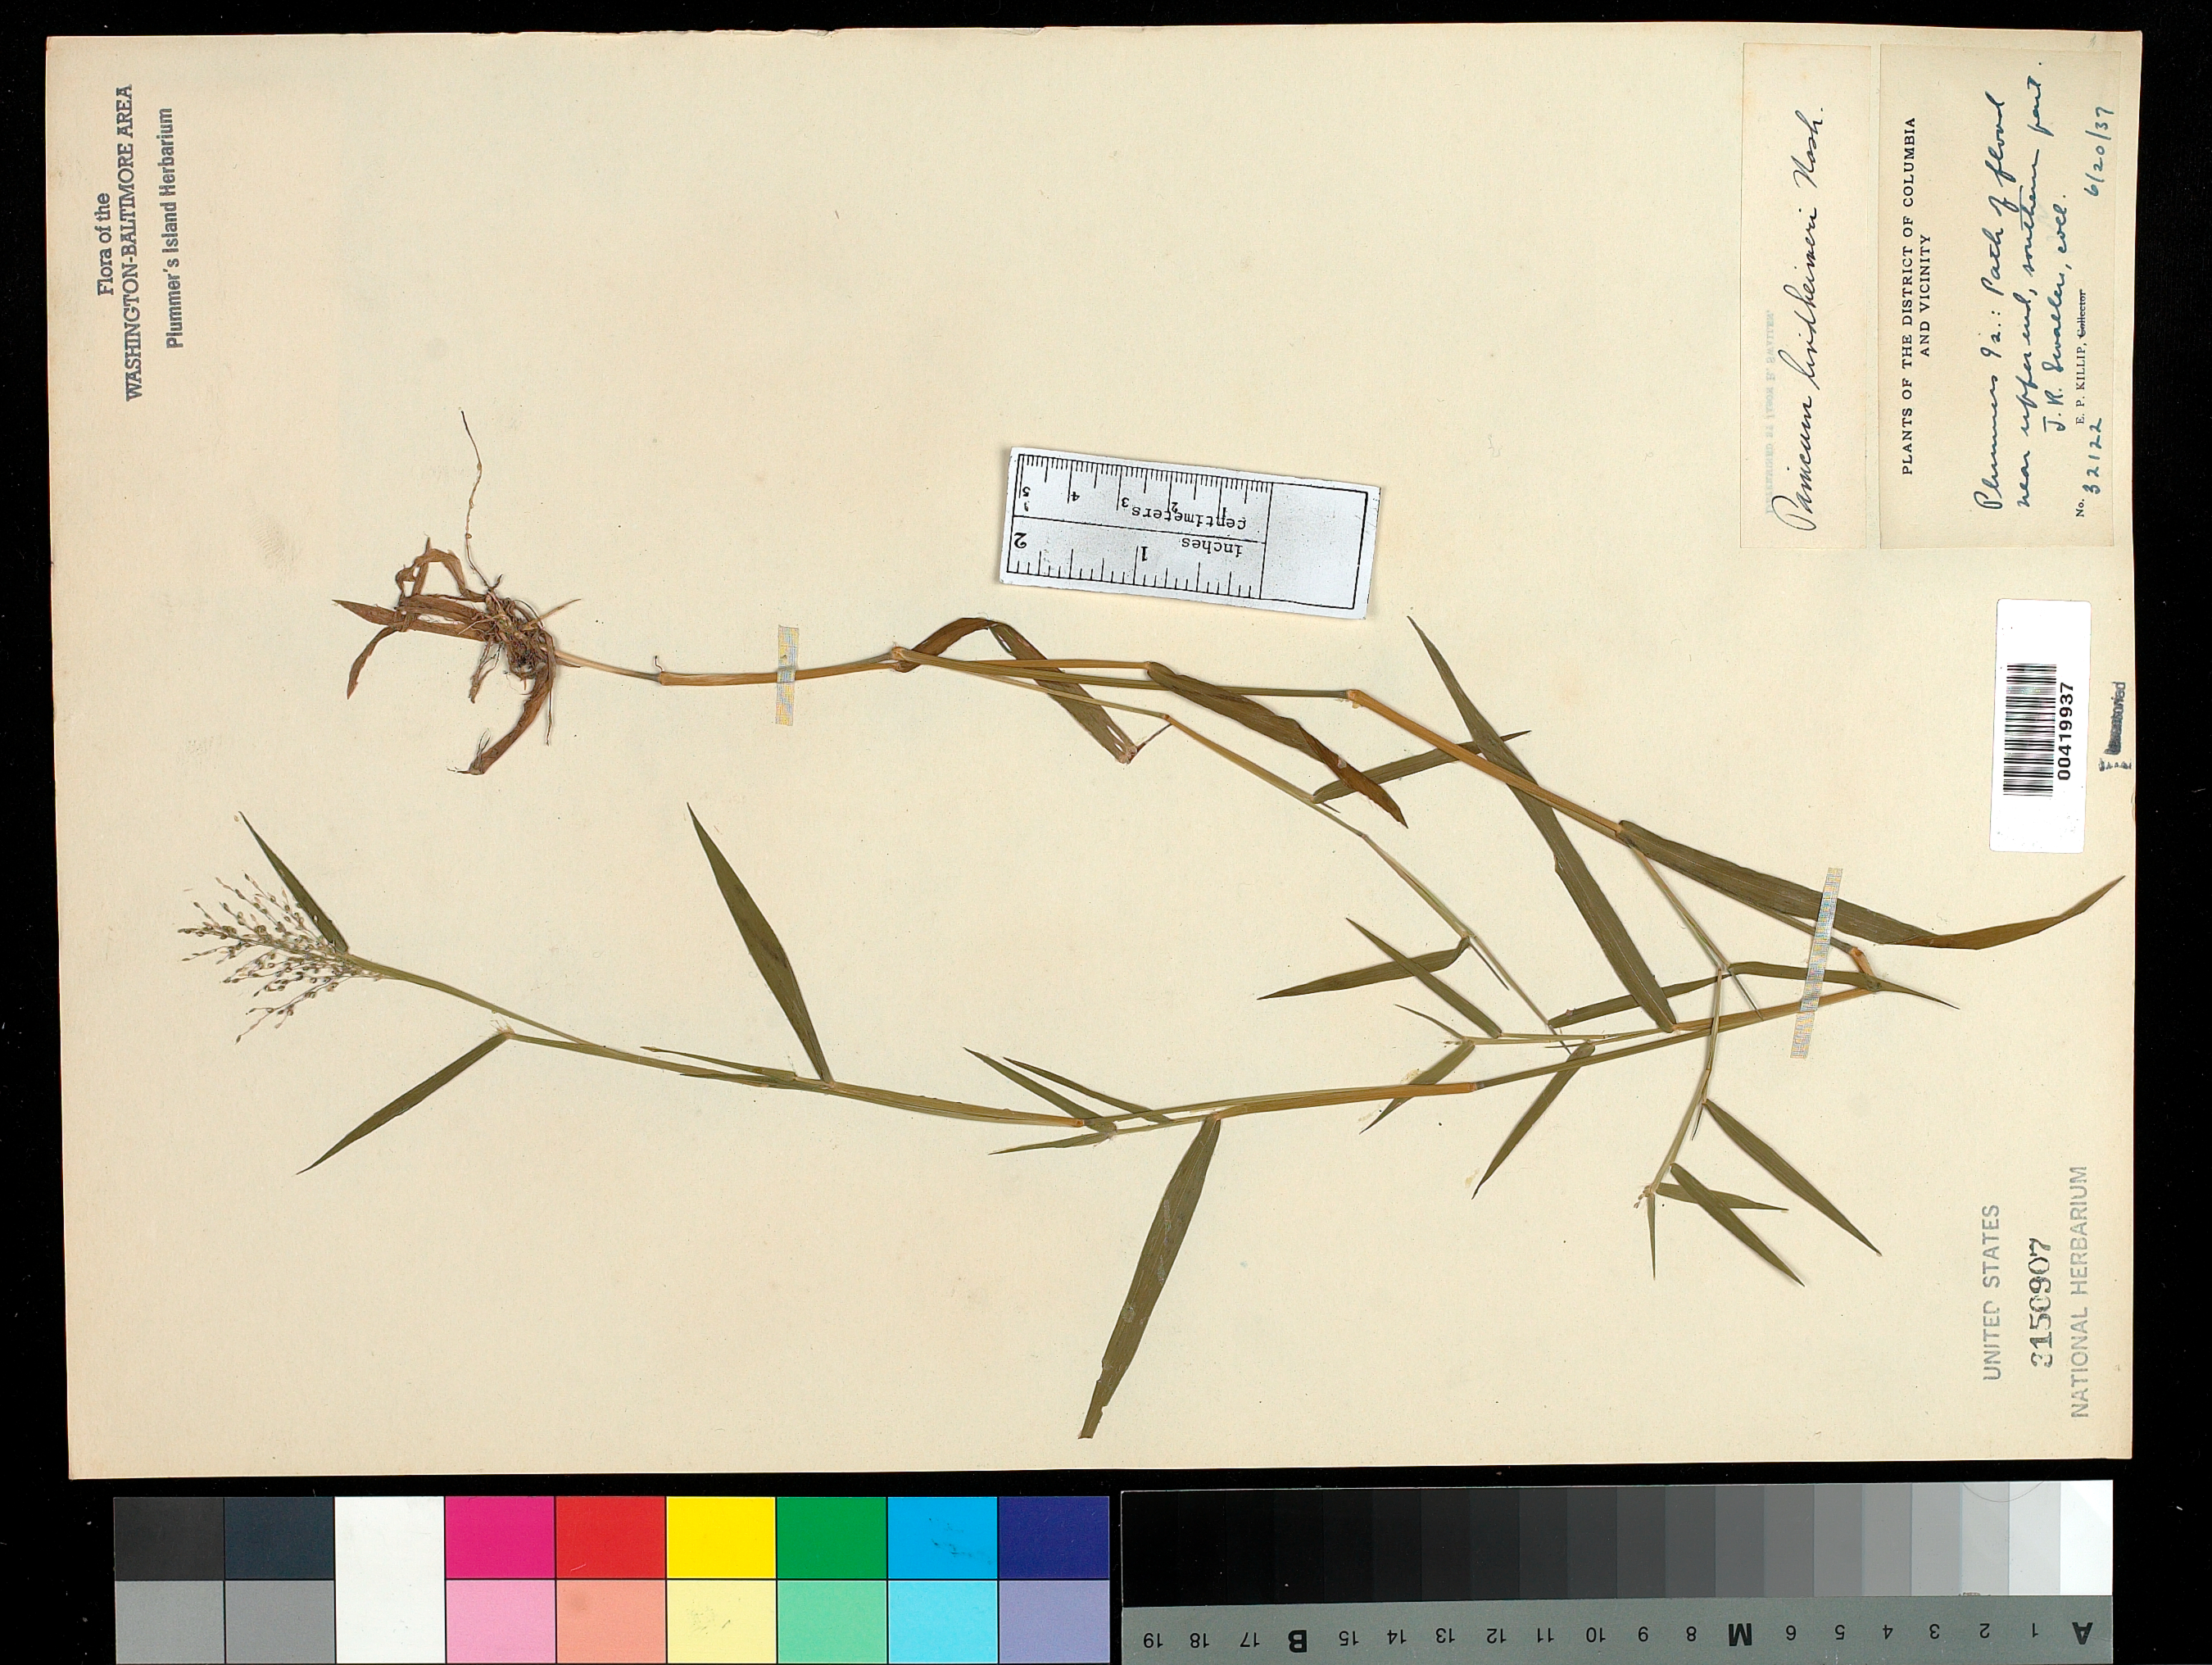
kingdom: Plantae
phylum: Tracheophyta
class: Liliopsida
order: Poales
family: Poaceae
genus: Dichanthelium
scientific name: Dichanthelium acuminatum var. lindheimeri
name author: (Nash) Gould & C.A. Clark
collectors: E. P. Killip & J. R. Swallen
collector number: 32122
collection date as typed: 20 Jun 1937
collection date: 1937-06-20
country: United States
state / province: Maryland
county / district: Montgomery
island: Plummers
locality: Plummer's Island; path of flood, upper end, southern part C. & O. Canal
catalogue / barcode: US 3150907